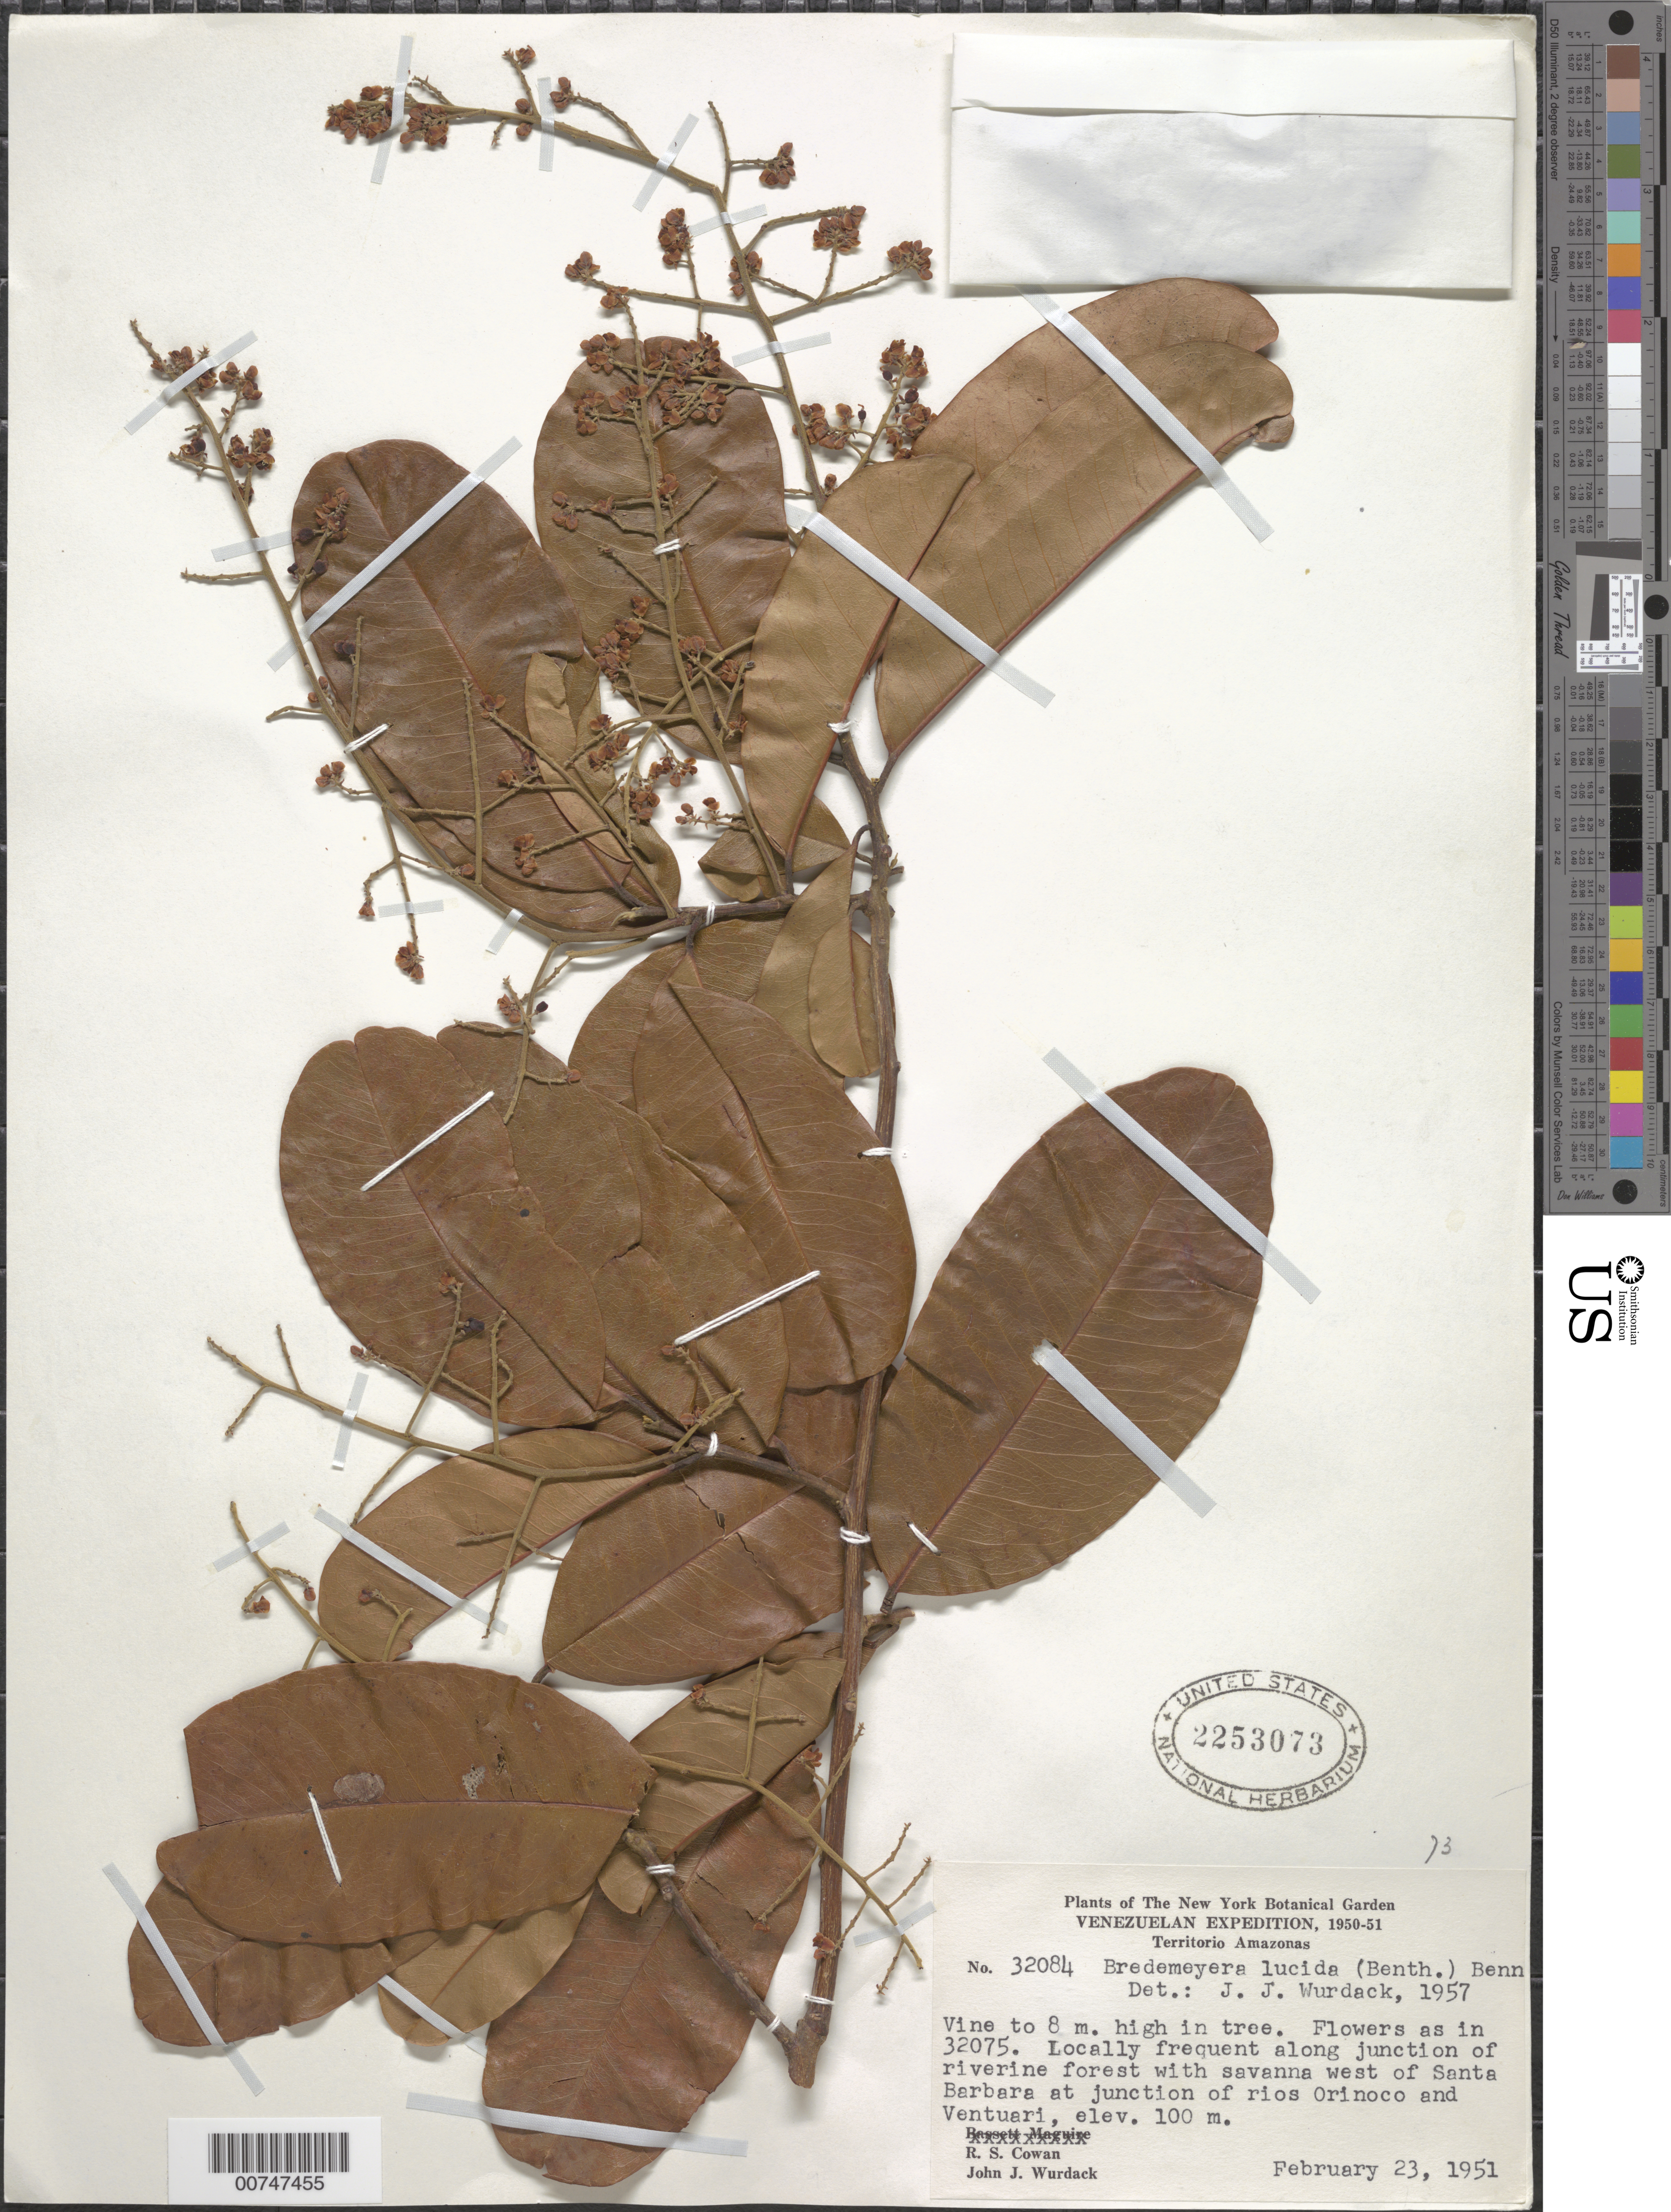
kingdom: Plantae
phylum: Tracheophyta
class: Magnoliopsida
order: Fabales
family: Polygalaceae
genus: Bredemeyera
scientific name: Bredemeyera lucida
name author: (Benth.) Klotzsch ex Hassk.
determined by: Wurdack, John J., (US), US (UNITED STATES)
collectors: R. S. Cowan & J. J. Wurdack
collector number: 32084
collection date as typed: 23-Feb-51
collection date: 1951-02-23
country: Venezuela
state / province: Amazonas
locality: Santa Barbara, West of, at junction of ríos Orinoco and Ventuari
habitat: Along junction of riverine forest with savanna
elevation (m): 100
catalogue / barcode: US 2253073